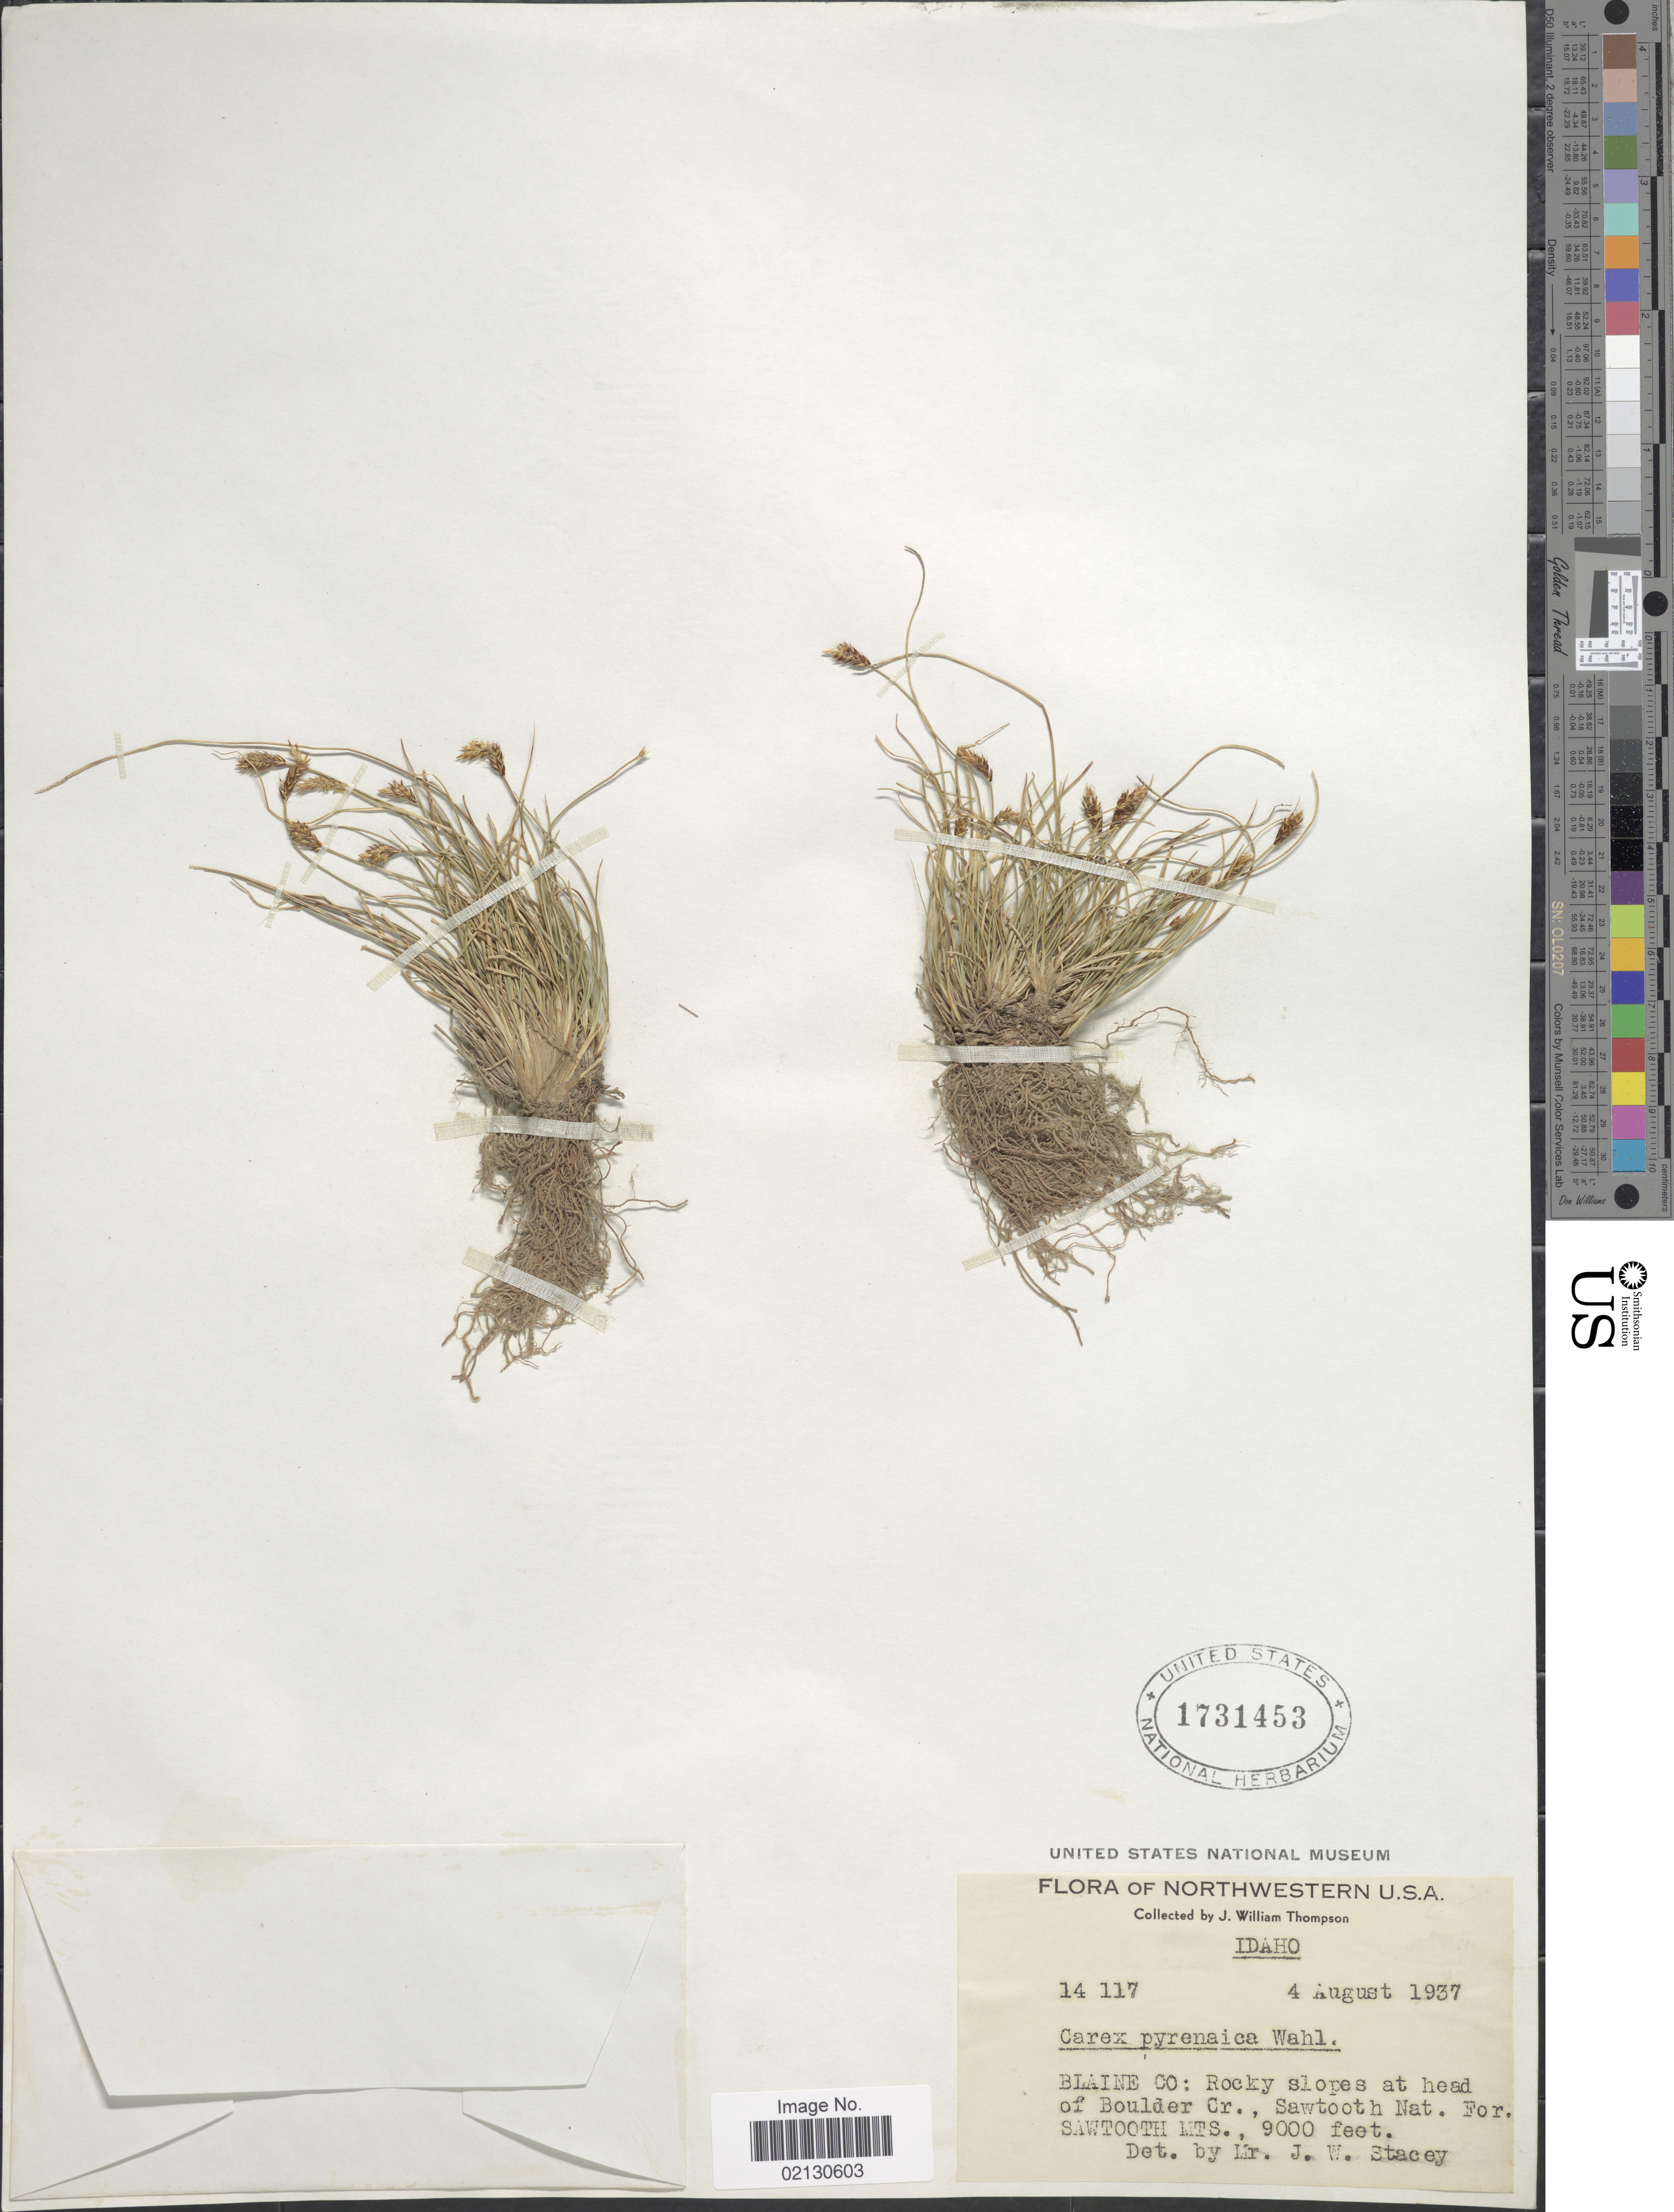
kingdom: Plantae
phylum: Tracheophyta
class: Liliopsida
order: Poales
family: Cyperaceae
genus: Carex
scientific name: Carex micropoda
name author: C.A. Mey.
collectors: J. W. Thompson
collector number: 14117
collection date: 1937-08-04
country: United States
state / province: Idaho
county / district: Blaine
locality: at head of Boulder Cr., Sawtooth Nat. For., Sawtooth Mts.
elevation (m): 2743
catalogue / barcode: US 1731453